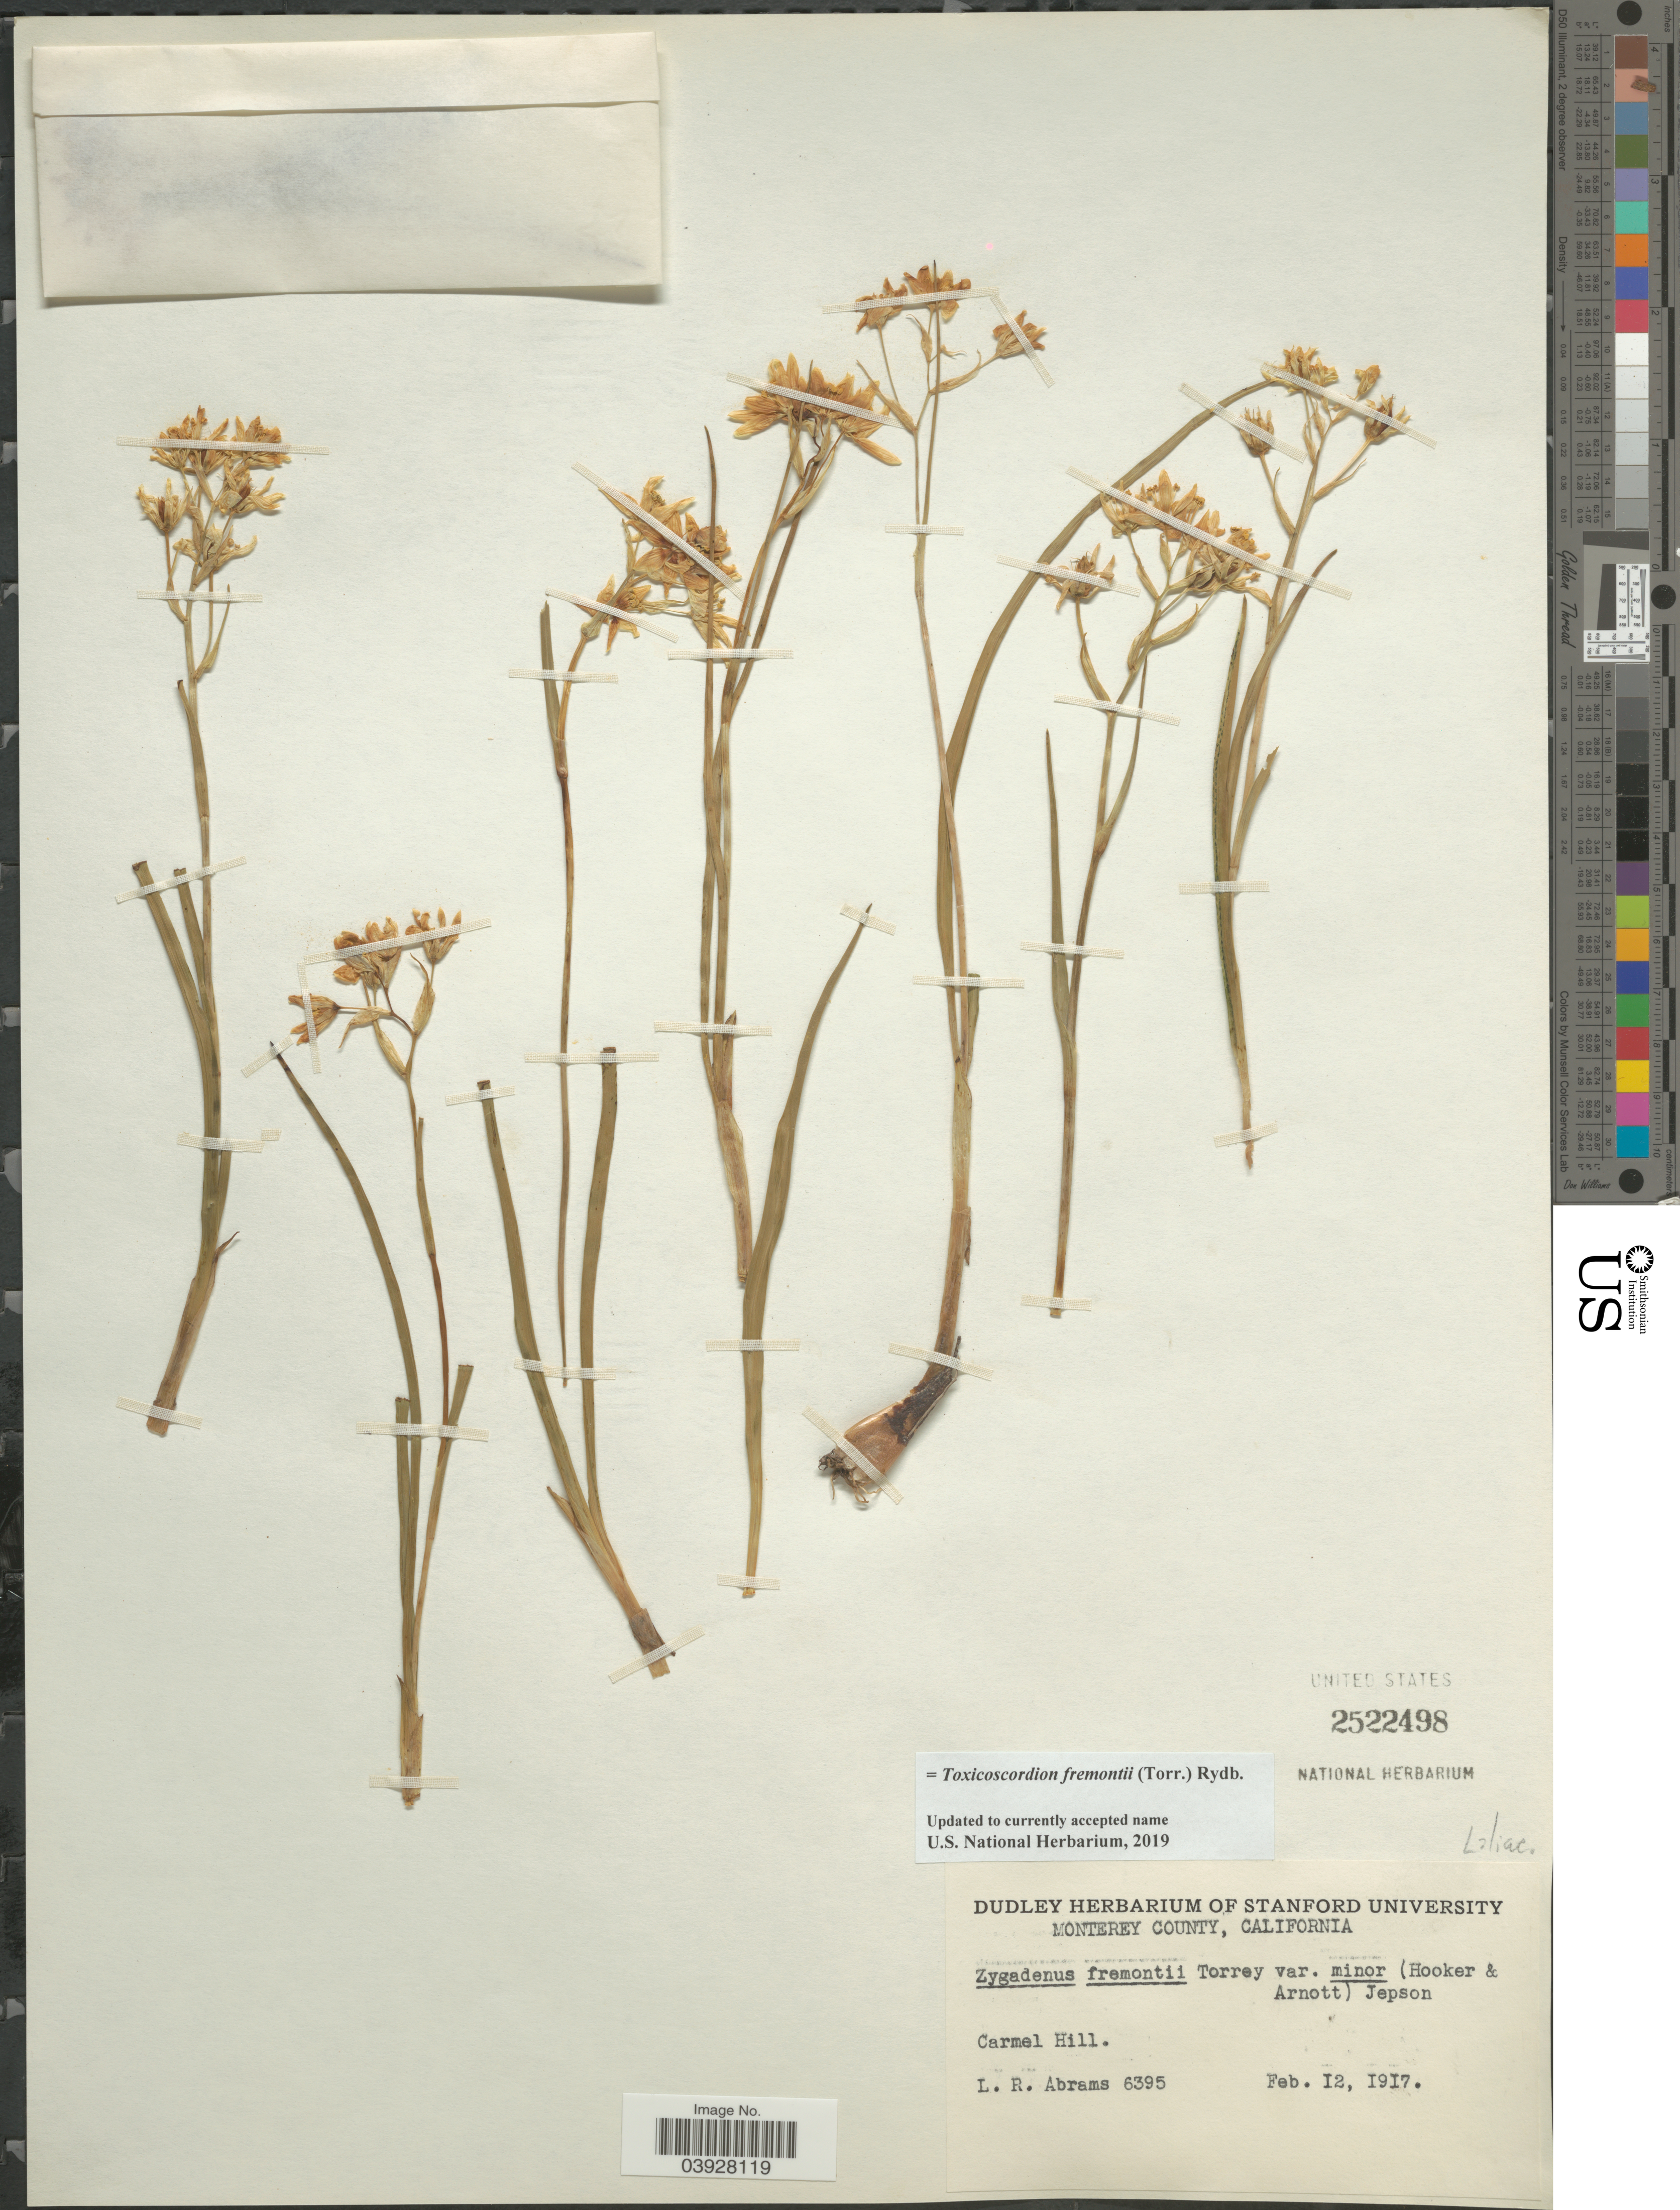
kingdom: Plantae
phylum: Tracheophyta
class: Liliopsida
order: Liliales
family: Melanthiaceae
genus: Toxicoscordion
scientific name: Toxicoscordion fremontii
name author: (Torr.) Rydb.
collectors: L. Abrams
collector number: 6395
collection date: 1917-02-12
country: United States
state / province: California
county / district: Monterey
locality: Monterey County. Carmel Hill.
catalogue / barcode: US 2522498